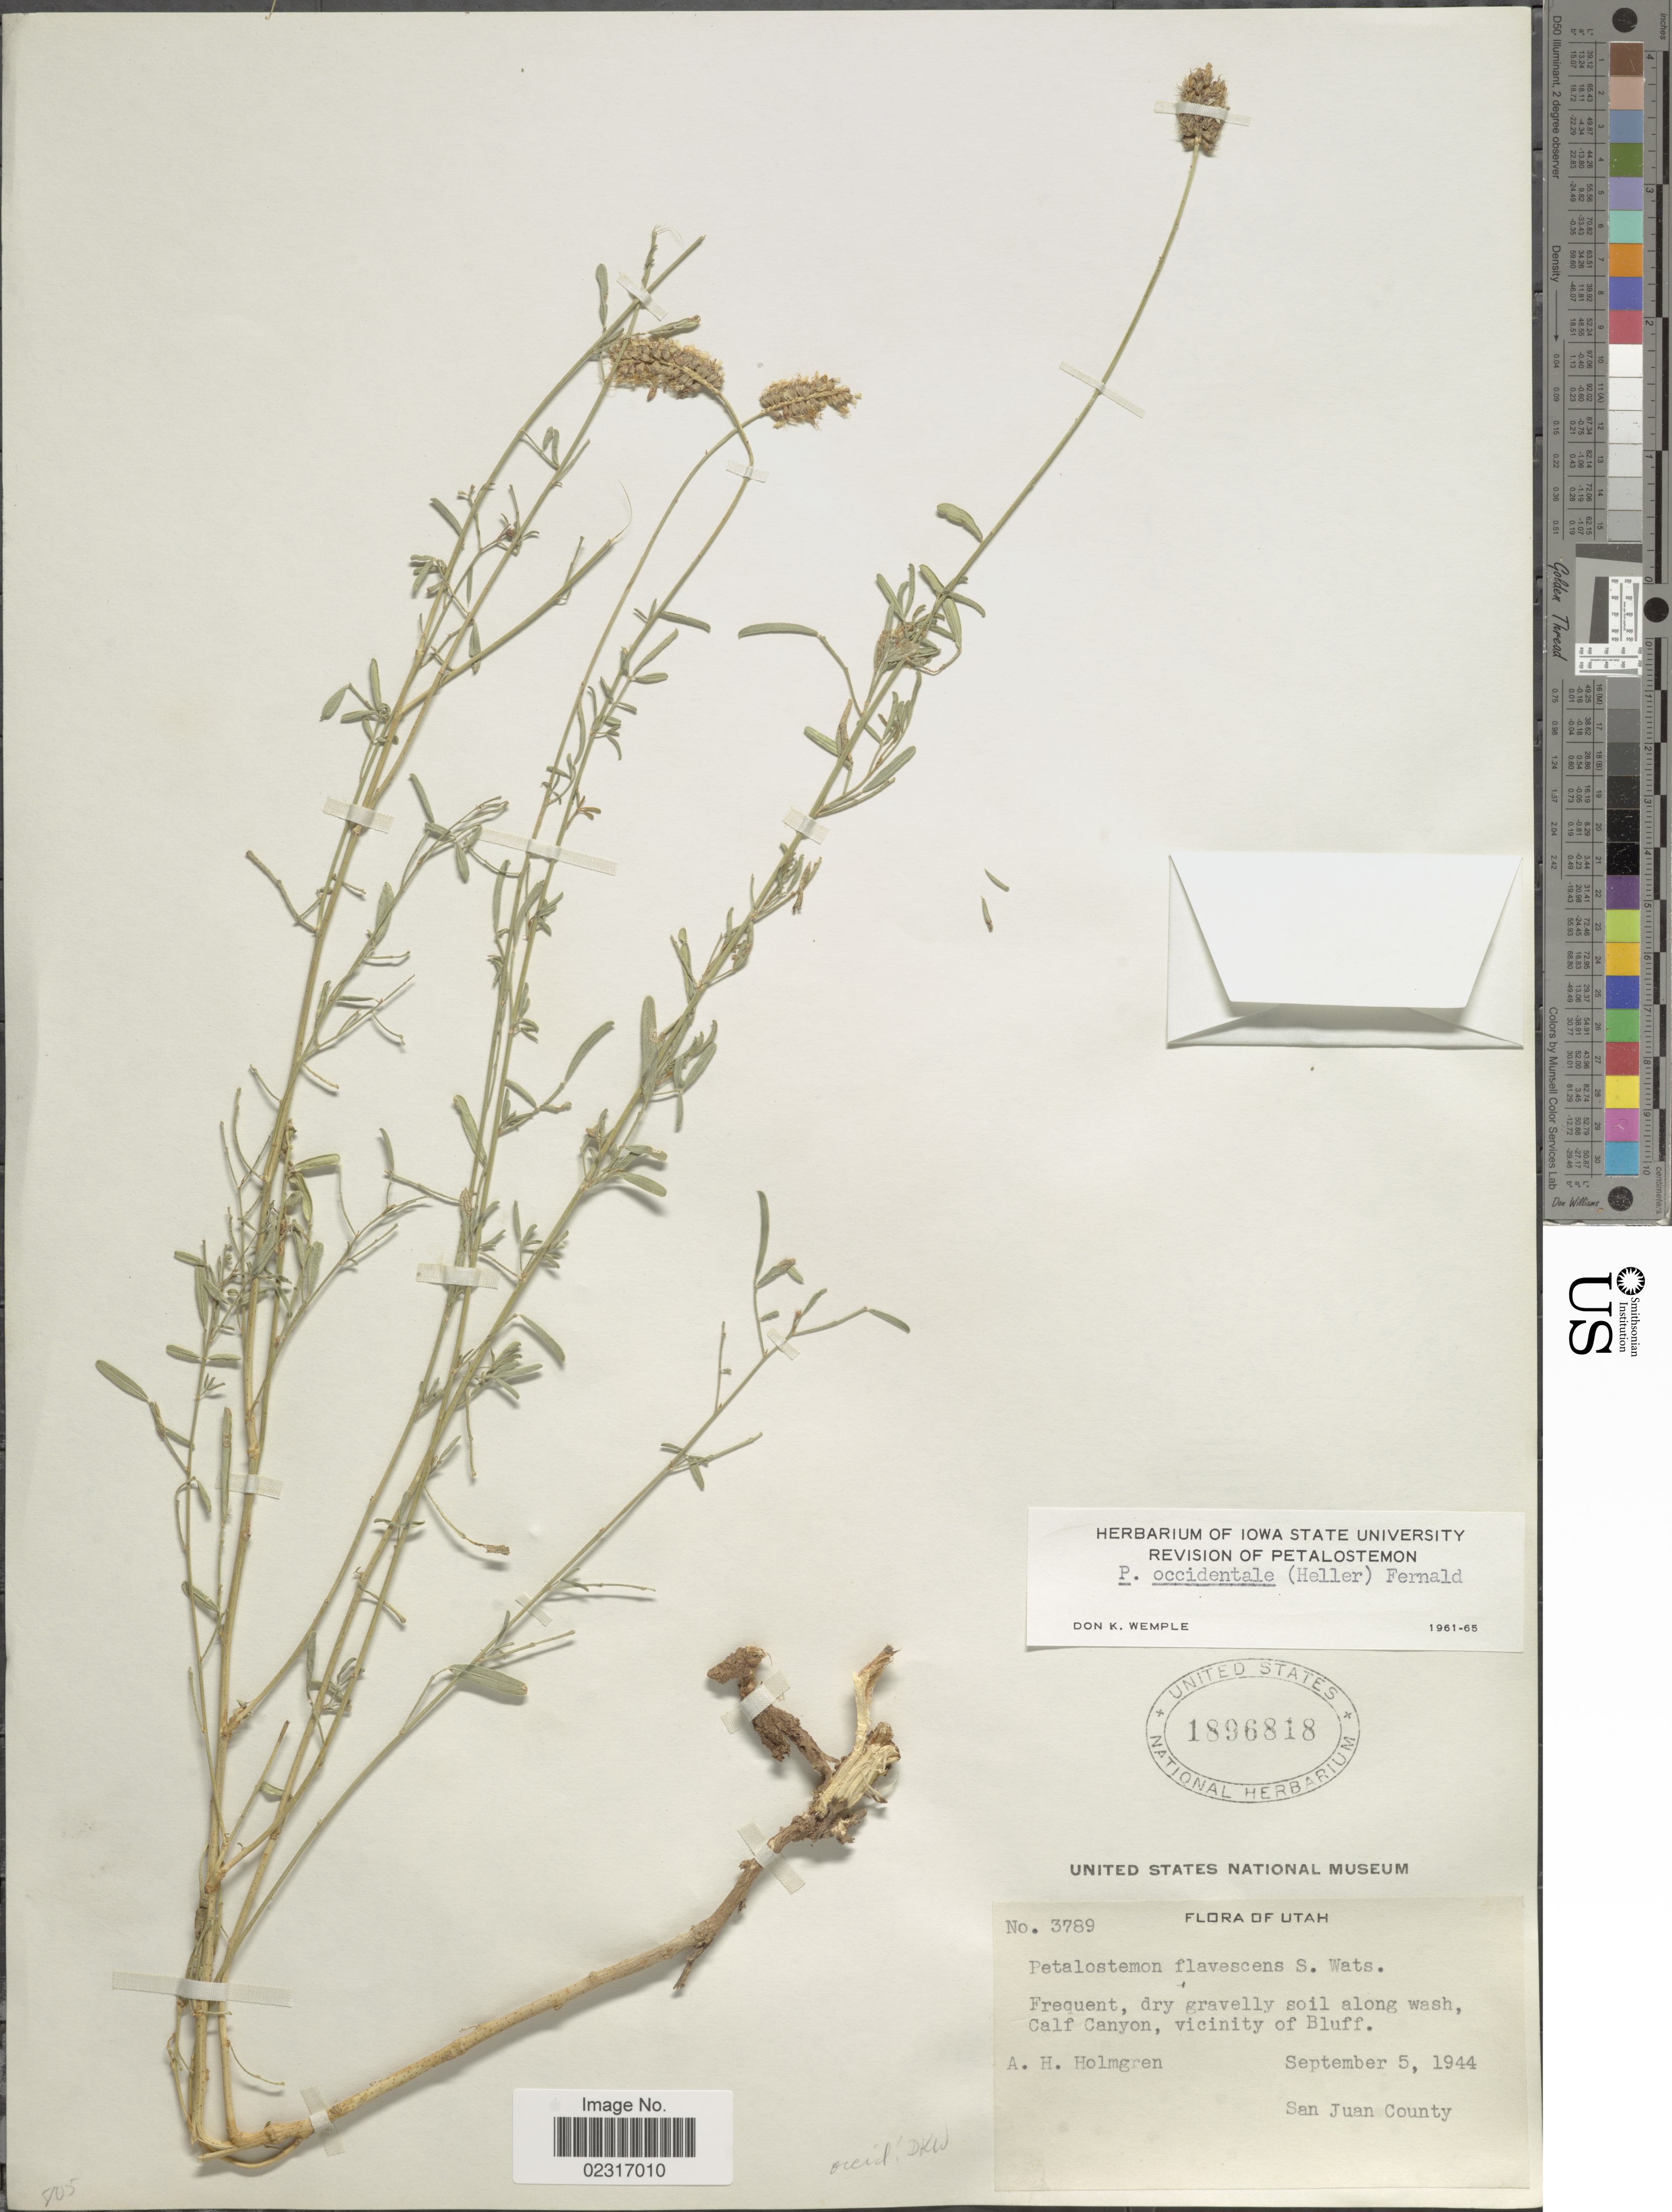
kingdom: Plantae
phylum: Tracheophyta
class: Magnoliopsida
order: Fabales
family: Fabaceae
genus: Dalea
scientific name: Dalea candida var. oligophylla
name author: (Torr) Shinners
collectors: A. H. Holmgren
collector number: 3789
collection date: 1944-09-05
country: United States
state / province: Utah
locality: Calf Canyon, vicinity of Bluff. San Juan County.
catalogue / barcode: US 1896818